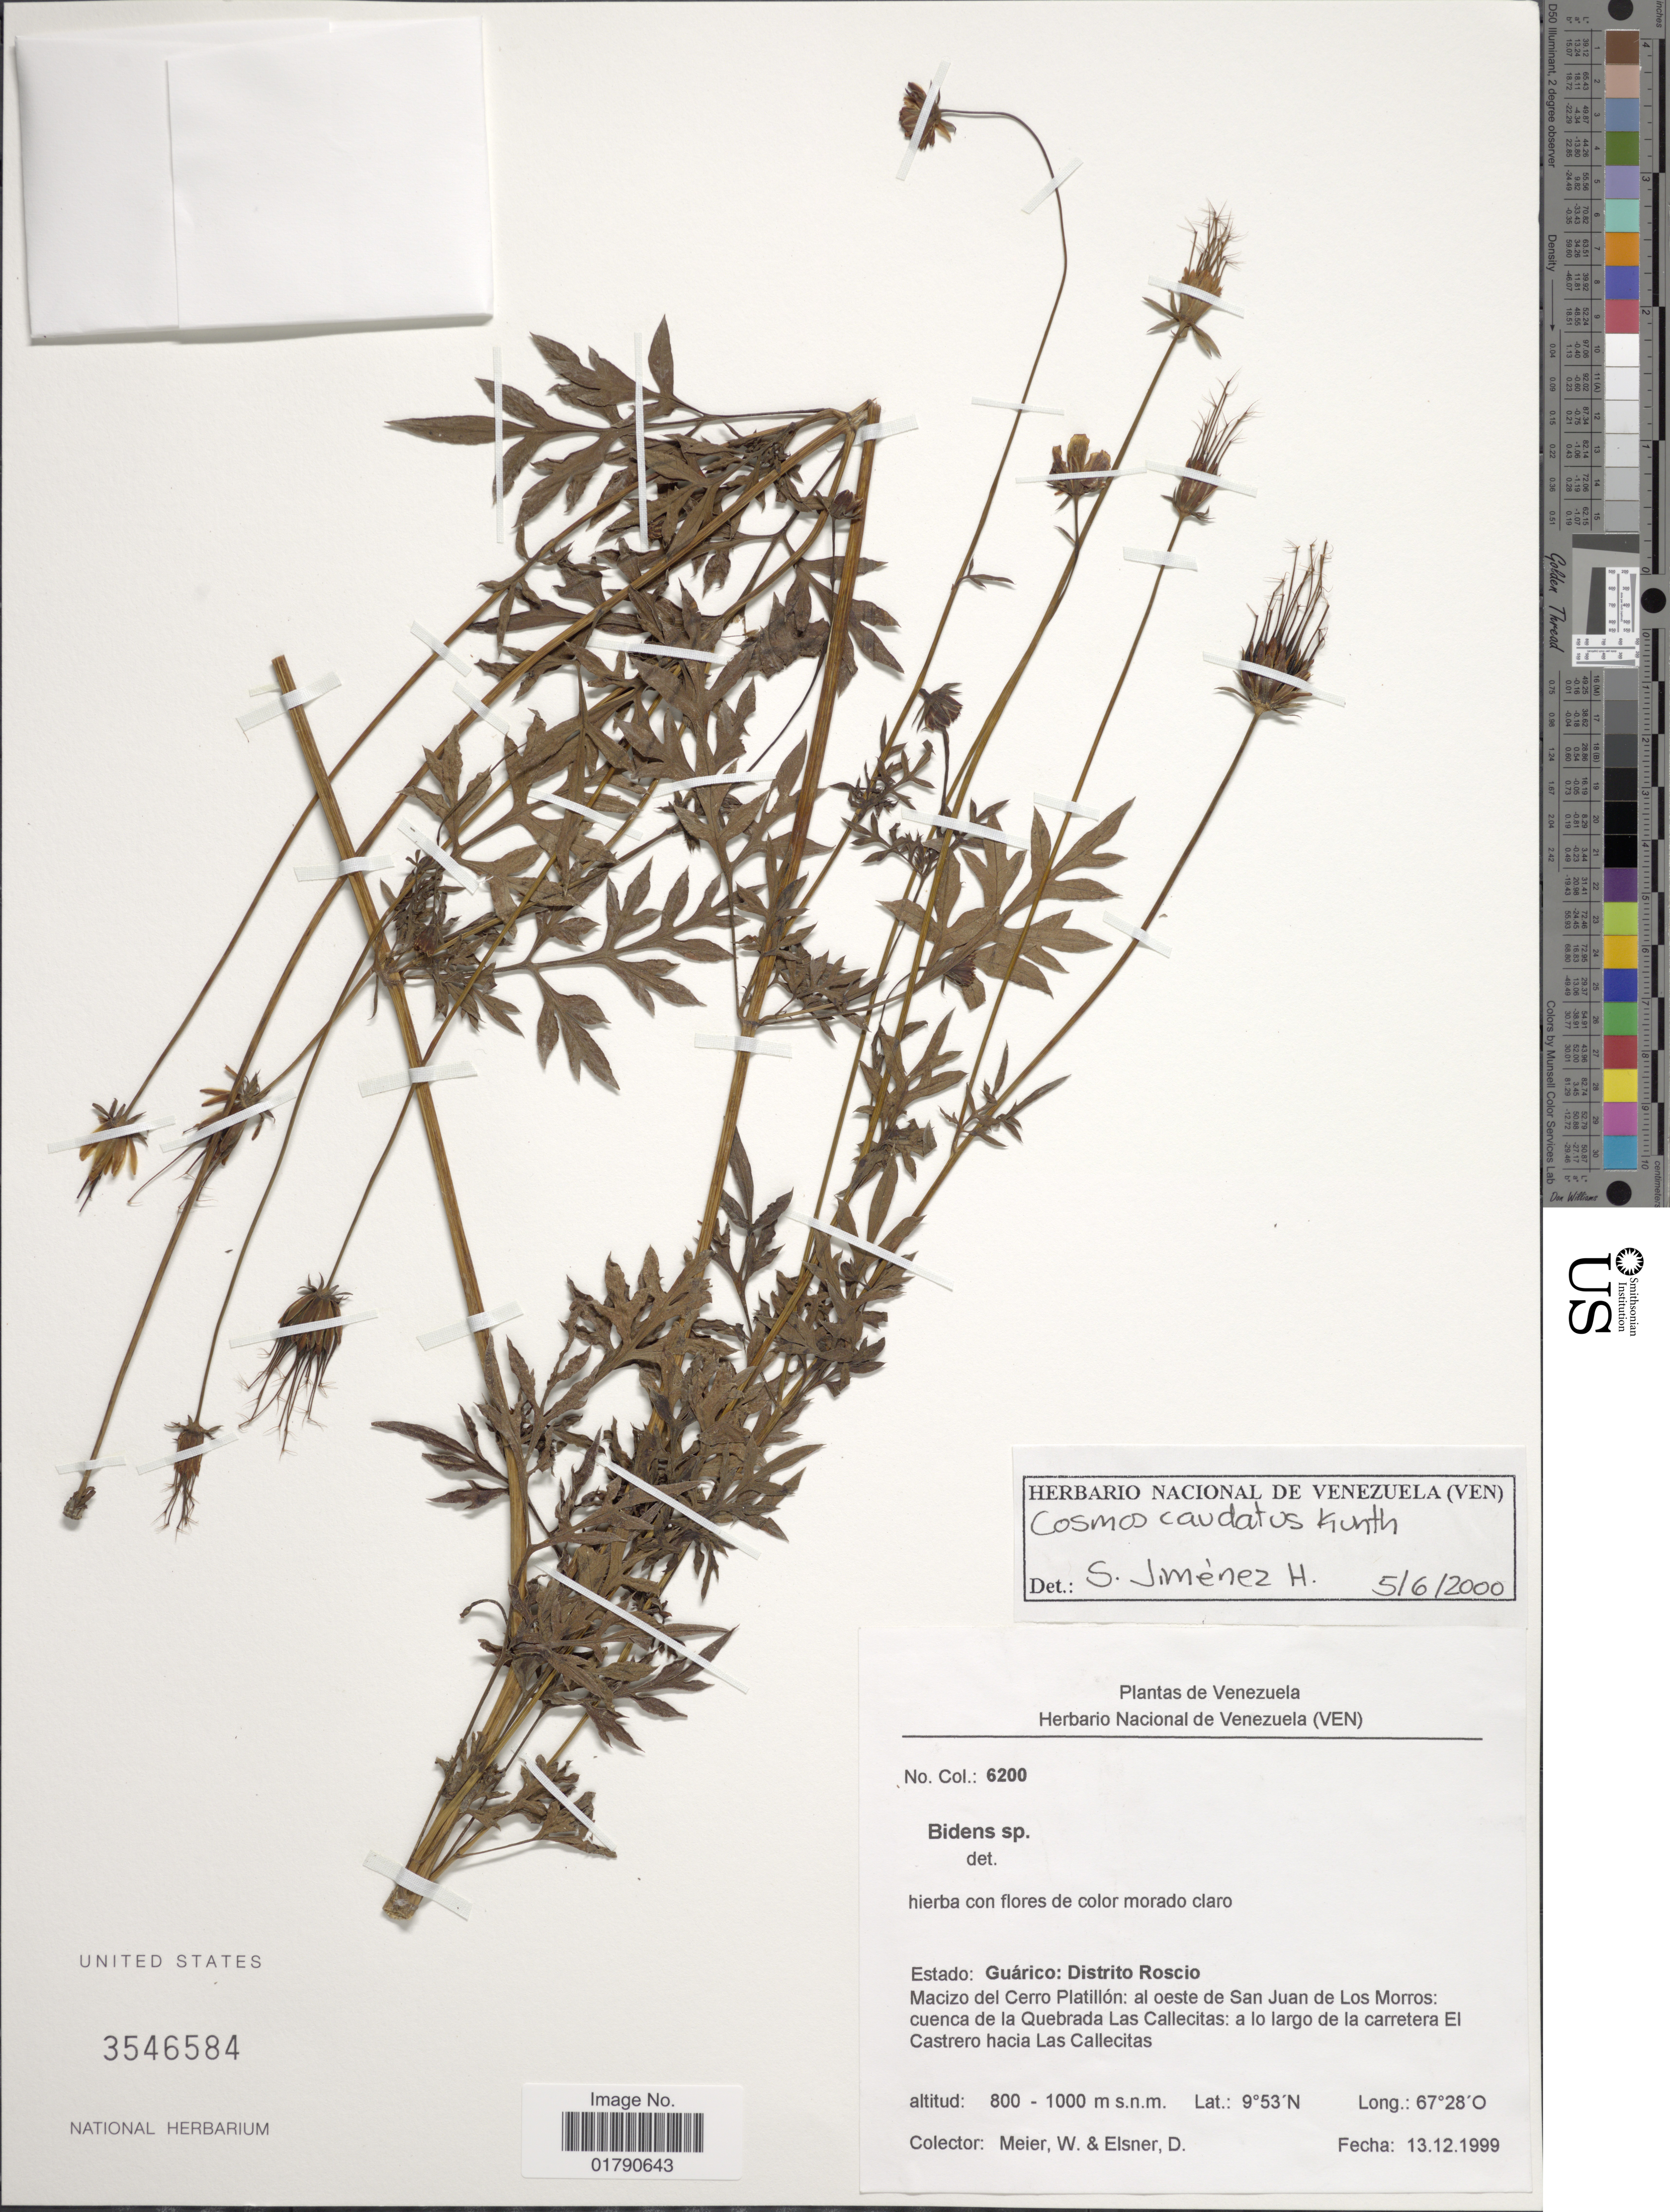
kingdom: Plantae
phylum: Tracheophyta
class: Magnoliopsida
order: Asterales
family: Asteraceae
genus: Cosmos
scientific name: Cosmos caudatus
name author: Kunth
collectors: W. Meier & D. Elsner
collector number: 6200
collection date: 1999-12-13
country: Venezuela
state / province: Guárico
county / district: Juan Germán Roscio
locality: Distrito Roscio, Macizo del Cerro Platillon, al oeste de San Juan de Los Morros, cuenca de la Quebrada Las Callecitas, a lo largo de la carretera El Castrero hacia Las Callecitas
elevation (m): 800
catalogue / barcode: US 3546584